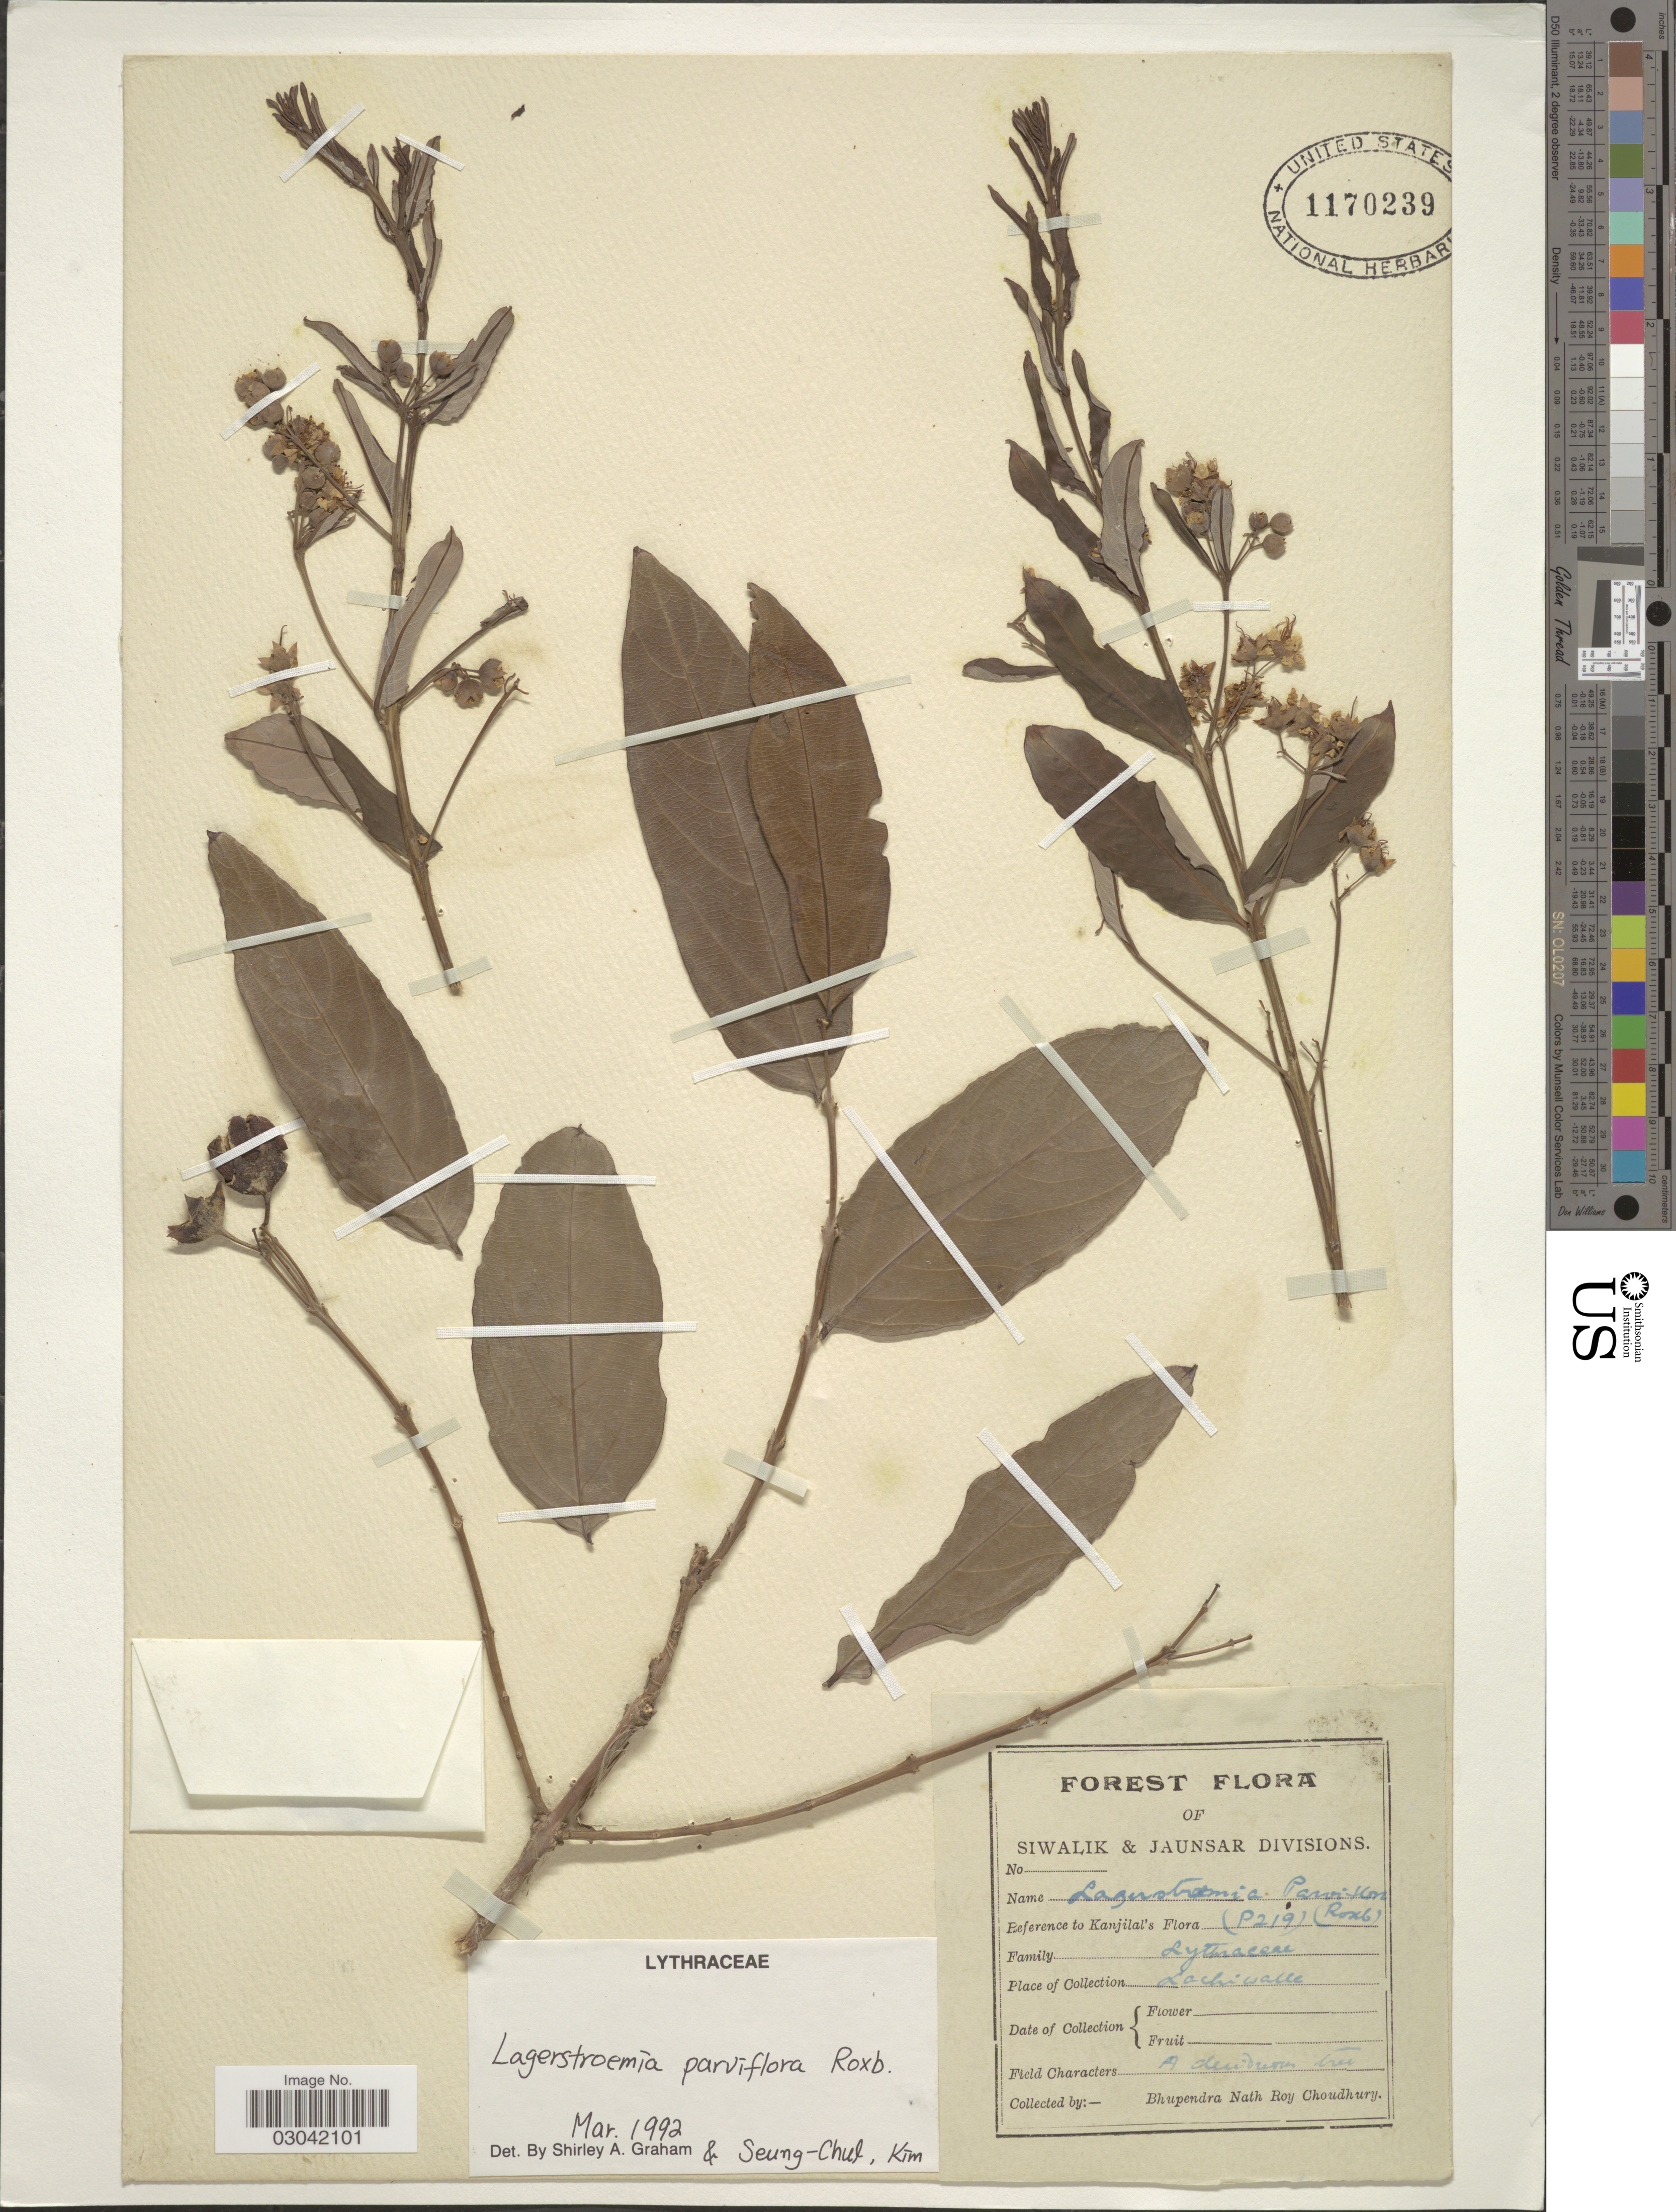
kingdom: Plantae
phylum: Tracheophyta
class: Magnoliopsida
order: Myrtales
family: Lythraceae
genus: Lagerstroemia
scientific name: Lagerstroemia parviflora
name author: Roxb.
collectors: B. Choudhury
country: India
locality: Forrest, Siwalik & Jaunsar Divisions. Lachiwalle.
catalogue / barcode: US 1170239